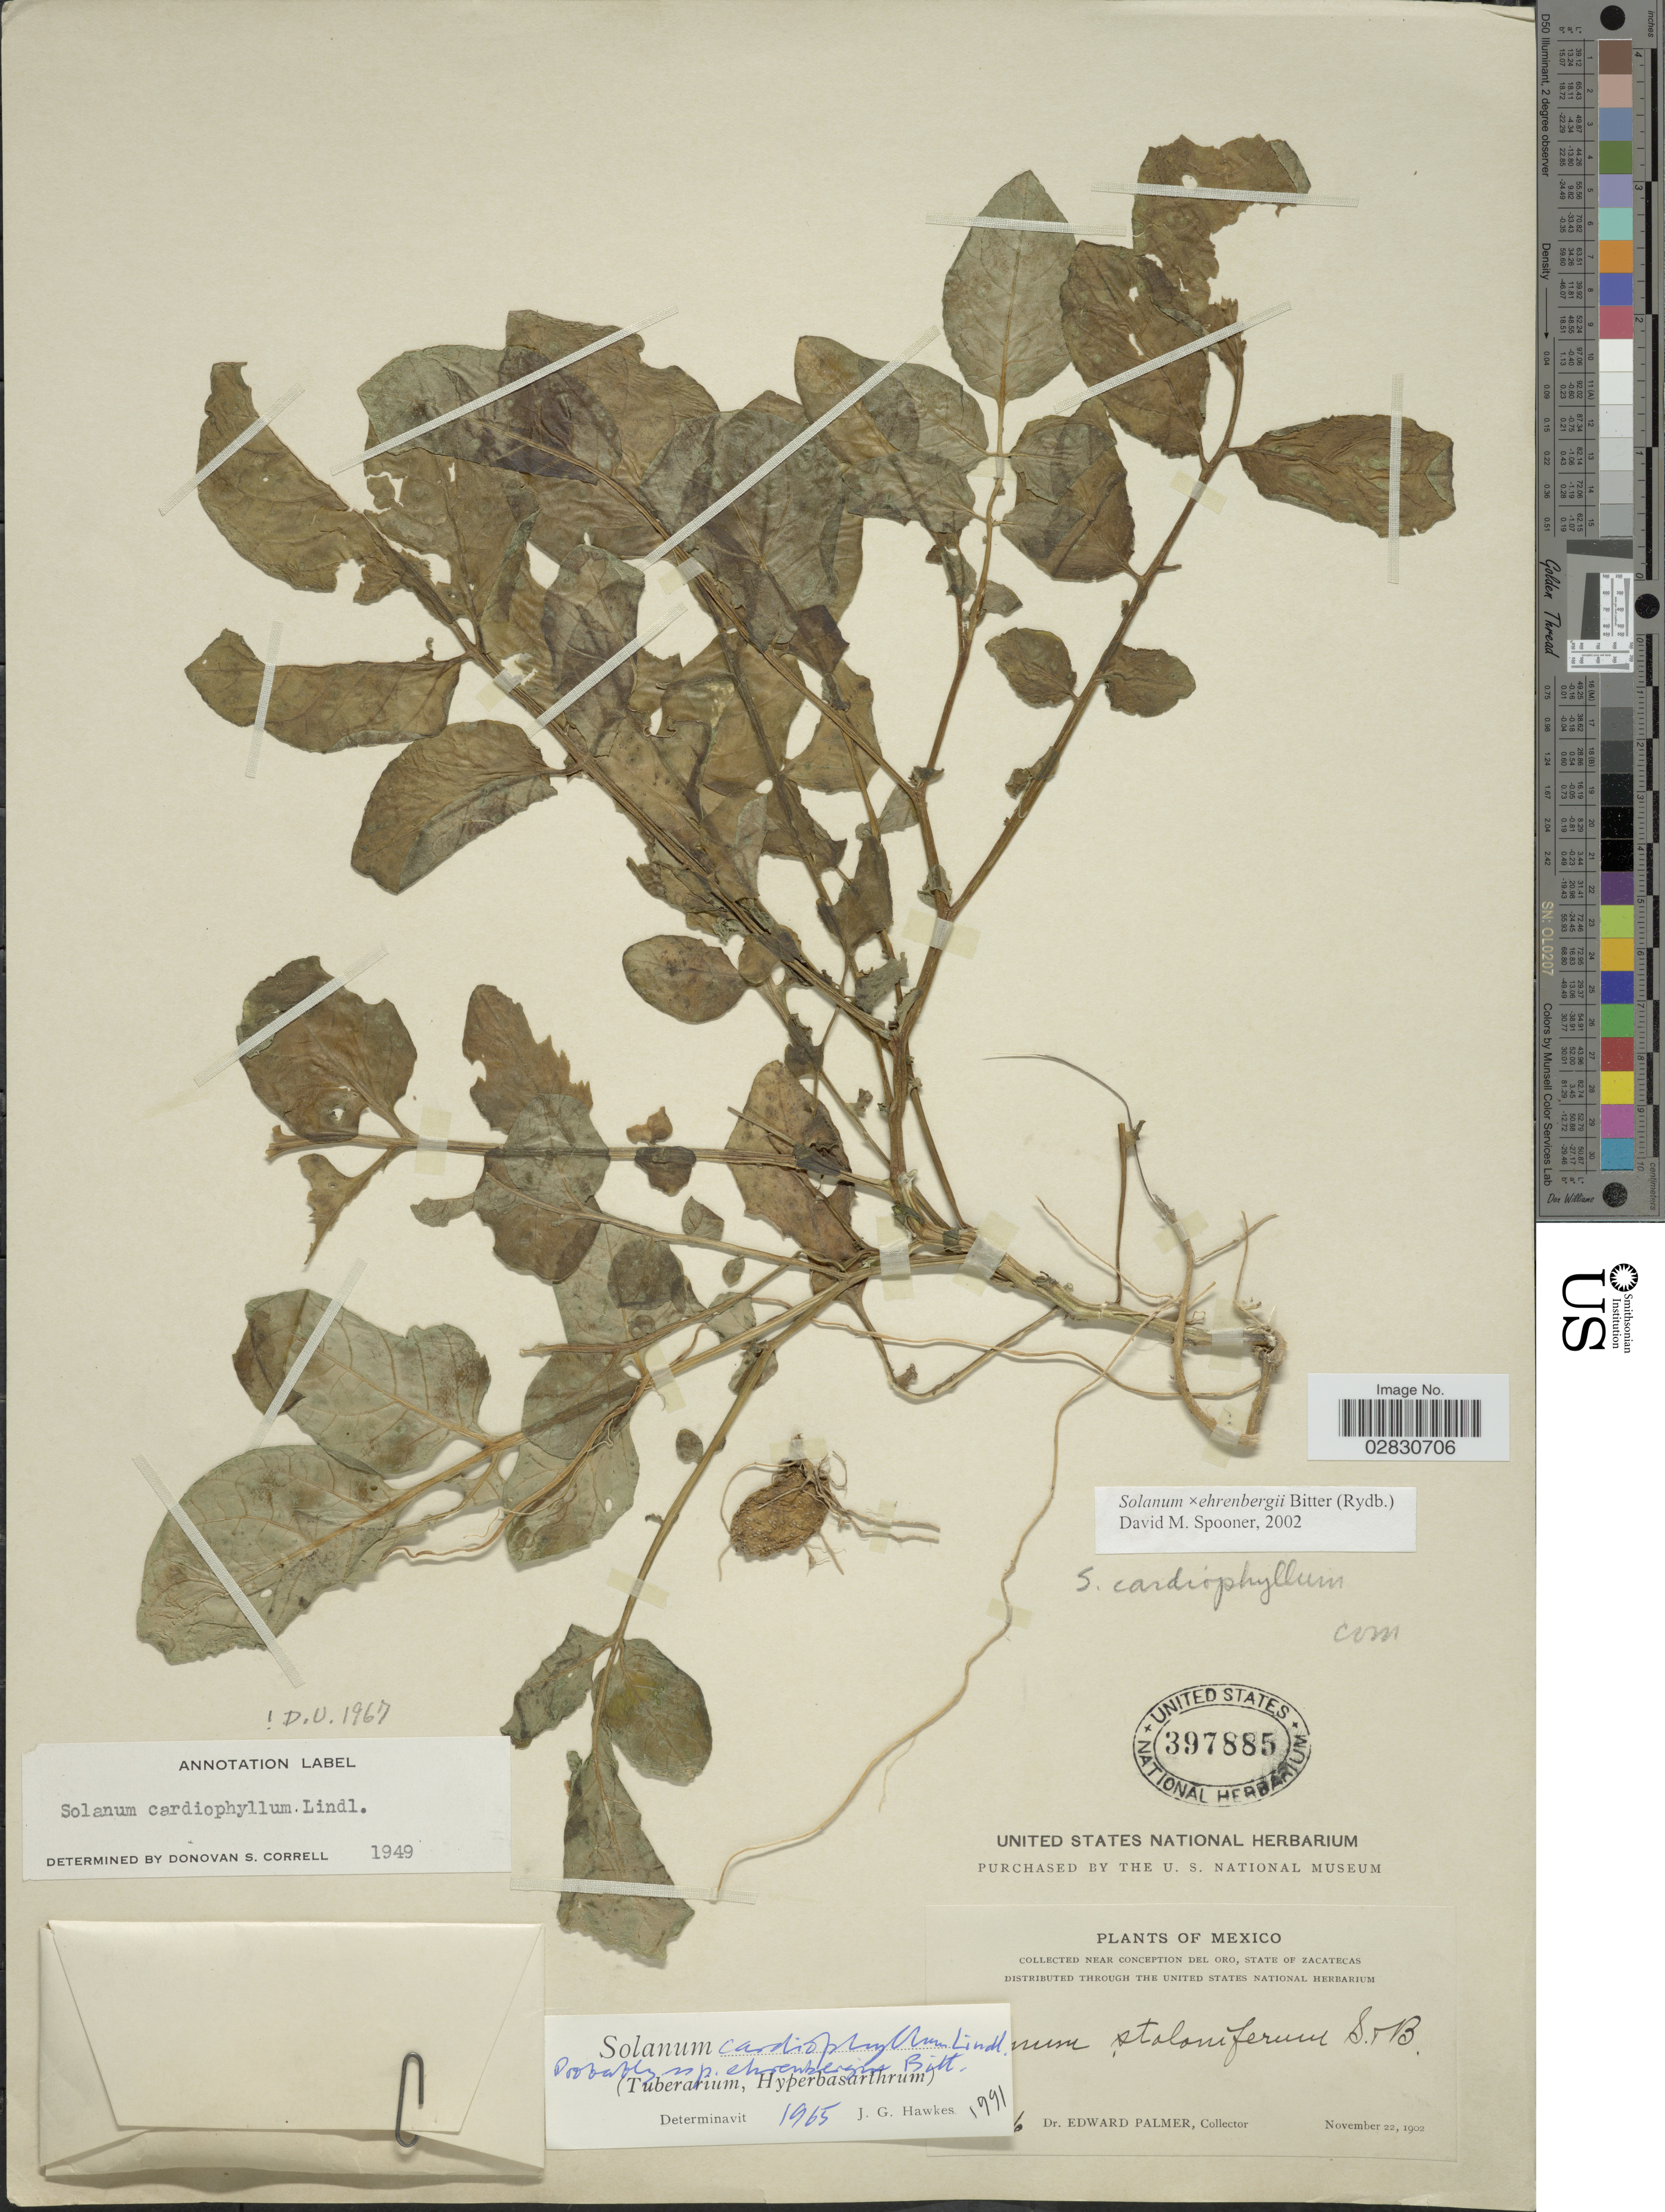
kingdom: Plantae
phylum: Tracheophyta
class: Magnoliopsida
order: Solanales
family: Solanaceae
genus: Solanum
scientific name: Solanum ehrenbergii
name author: Rydb.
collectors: E. Palmer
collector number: !6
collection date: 1902-11-22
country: Mexico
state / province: Zacatecas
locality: Near Conception del Oro, State of Zacatecas.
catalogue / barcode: US 397885